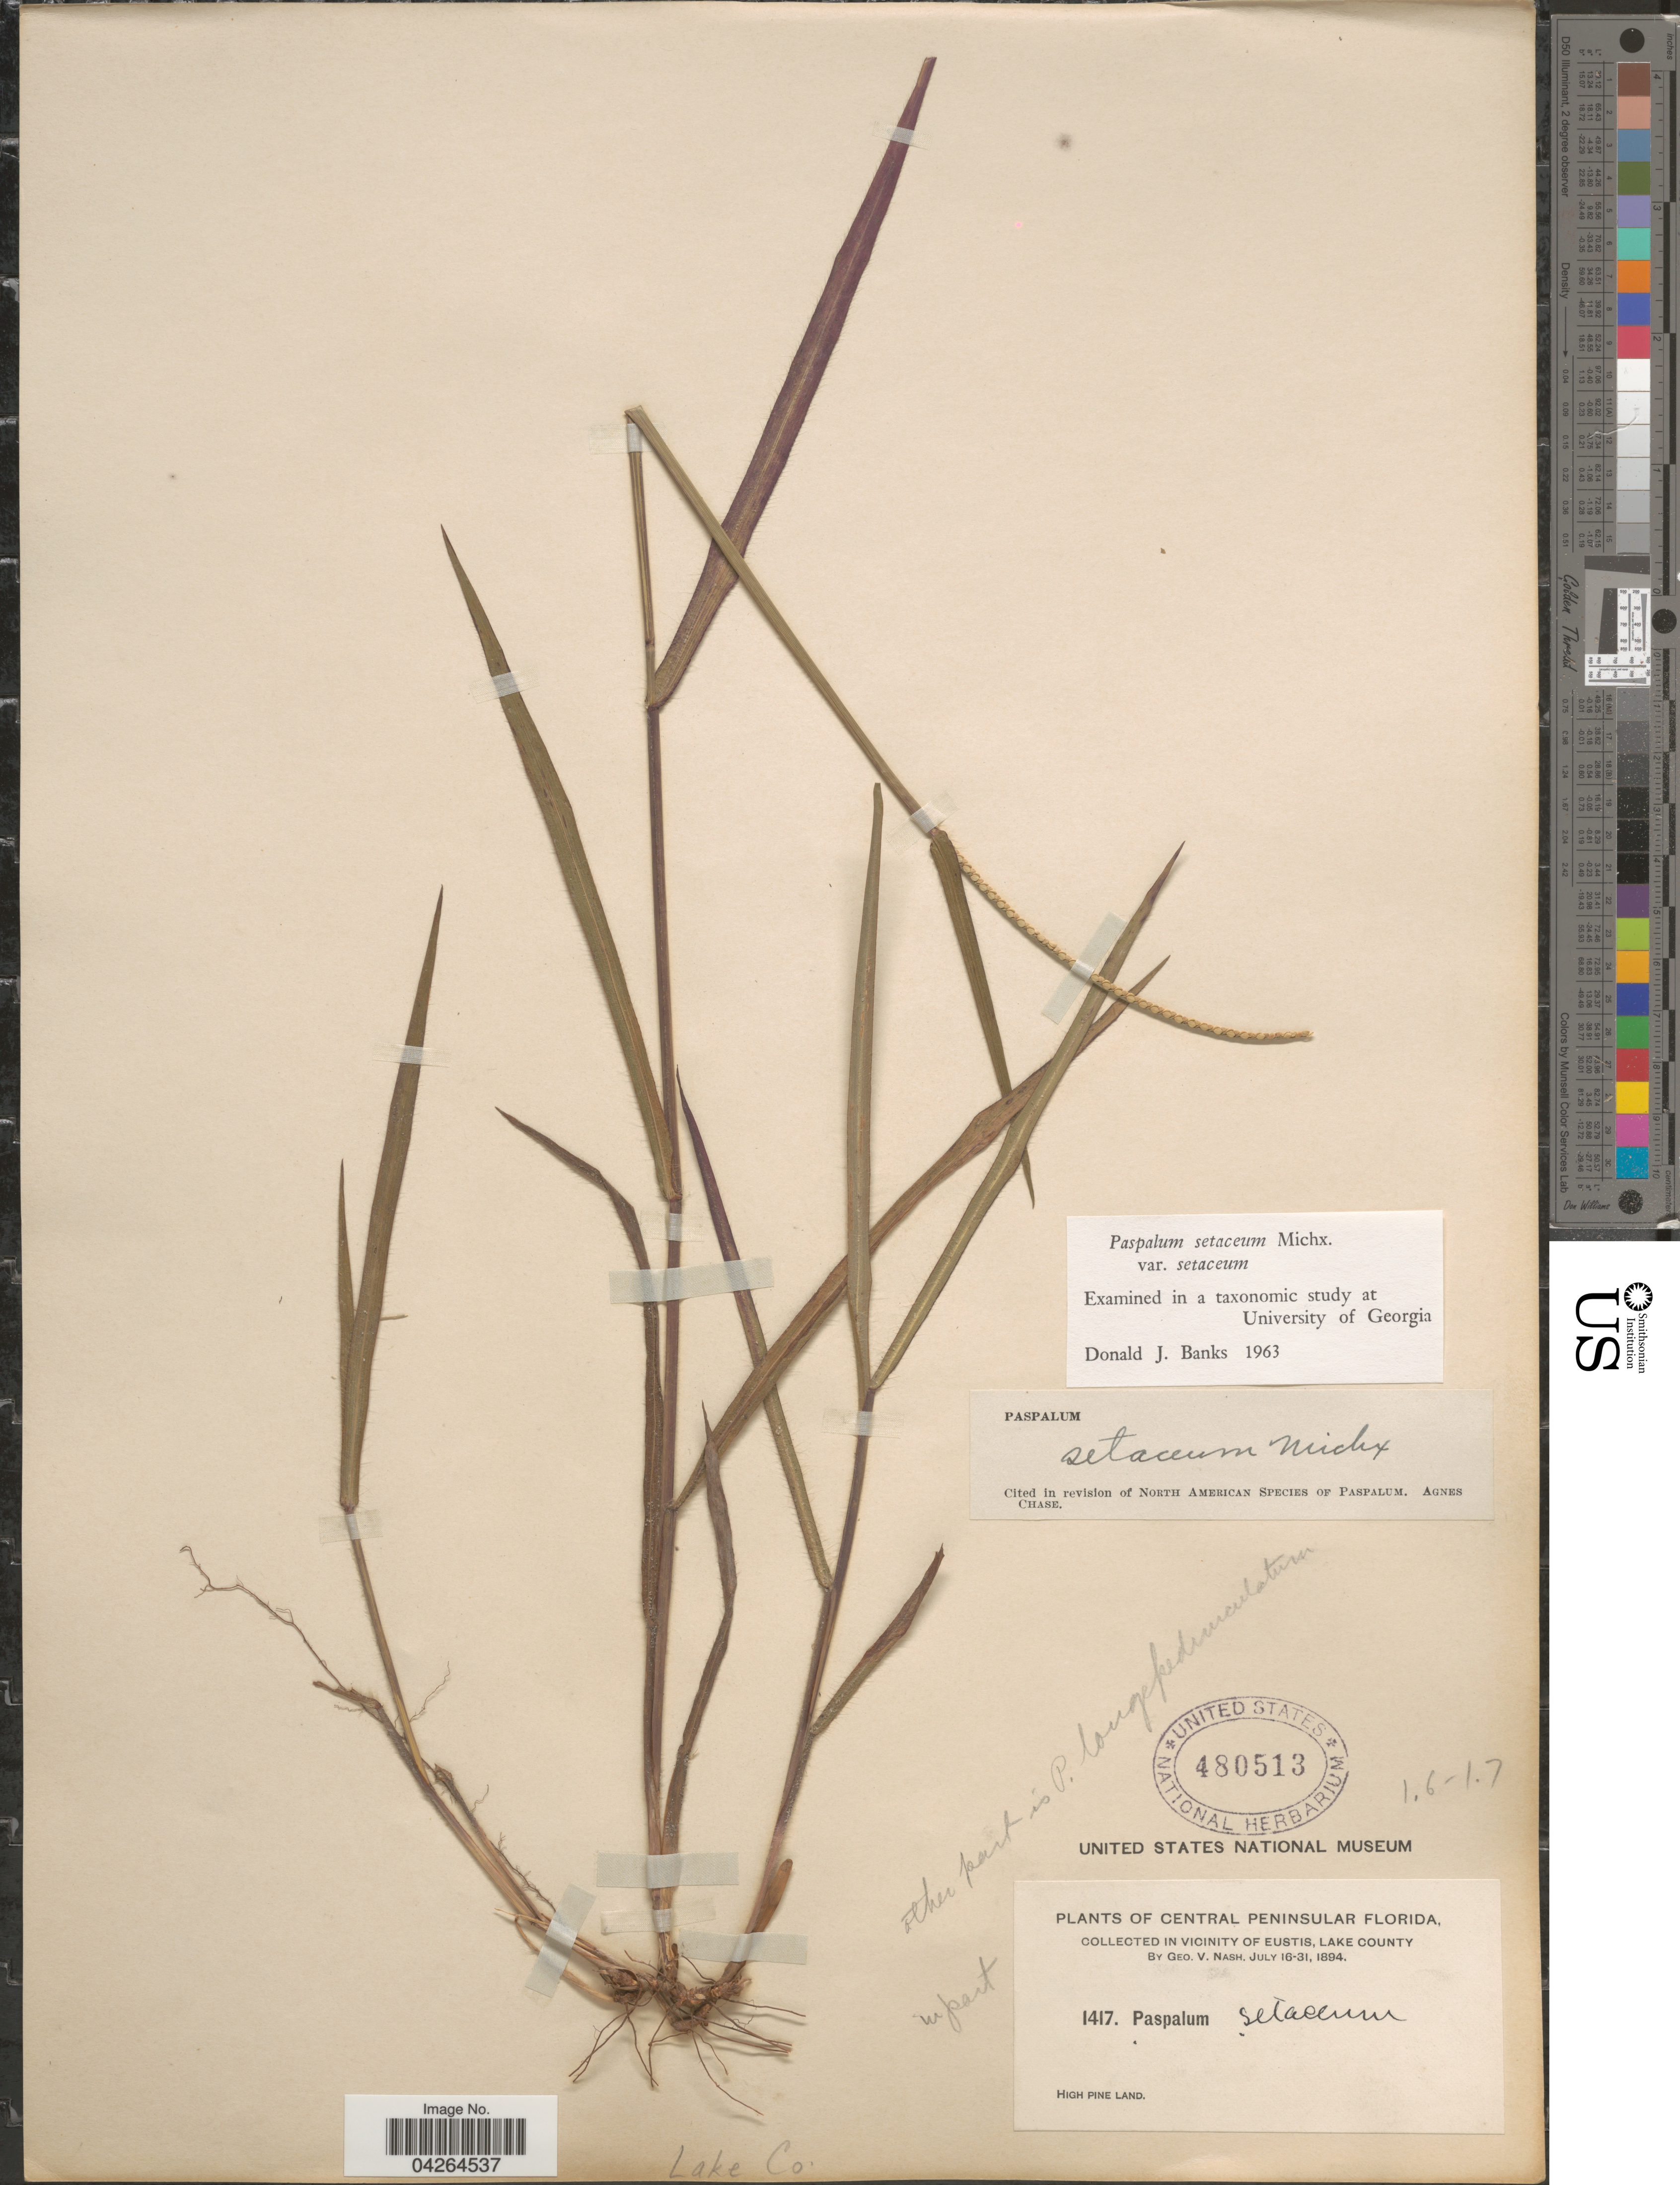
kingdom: Plantae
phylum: Tracheophyta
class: Liliopsida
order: Poales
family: Poaceae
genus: Paspalum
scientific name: Paspalum setaceum var. setaceum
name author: Michx.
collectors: G. V. Nash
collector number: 1417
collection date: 1894-07-16/1894-07-31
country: United States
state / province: Florida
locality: Central Peninsular Florida, in vicinity of Eustis, Lake County. High pine land.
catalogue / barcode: US 480513